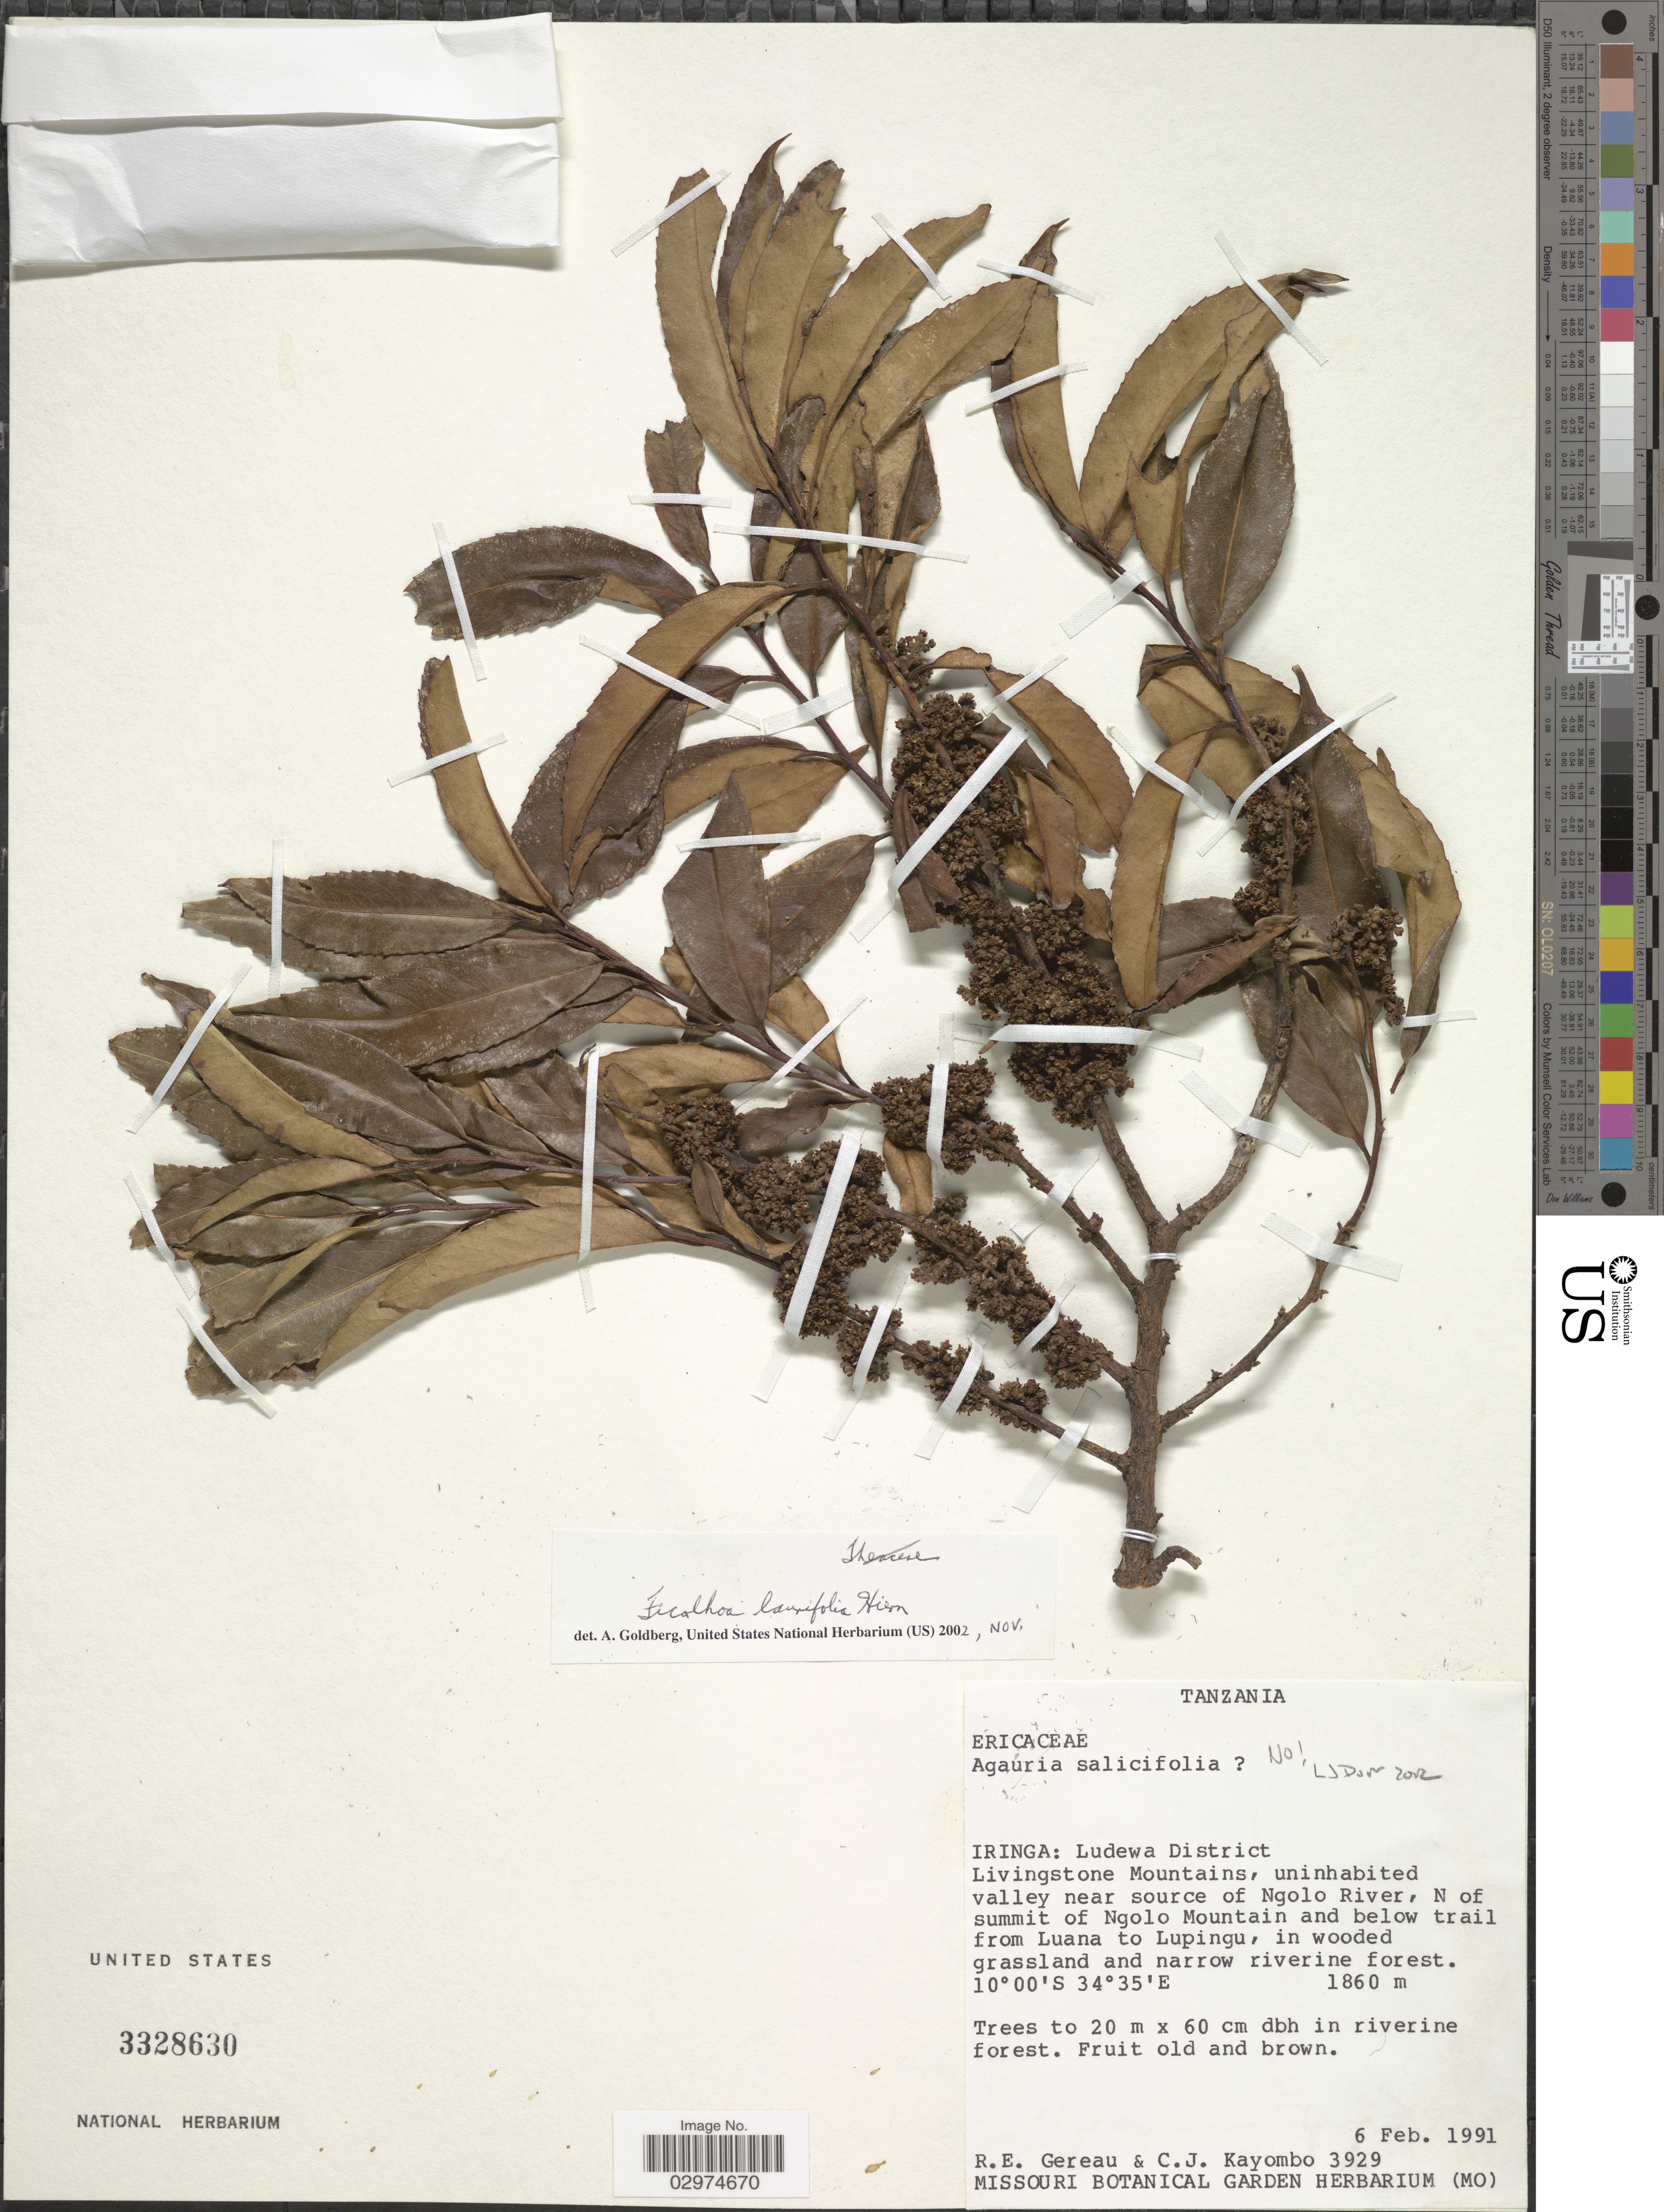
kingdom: Plantae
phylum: Tracheophyta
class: Magnoliopsida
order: Ericales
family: Sladeniaceae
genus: Ficalhoa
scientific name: Ficalhoa laurifolia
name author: Hiern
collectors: R. Gereau & C. Kayombo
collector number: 3929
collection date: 1991-02-06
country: Tanzania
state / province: Iringa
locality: Ludewa District, Livingstone Mountains, uninhabited valley near source of Ngolo River, N of summit of Ngolo Mountain and below trail from Luana to Lupingu.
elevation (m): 1860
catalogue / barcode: US 3328630